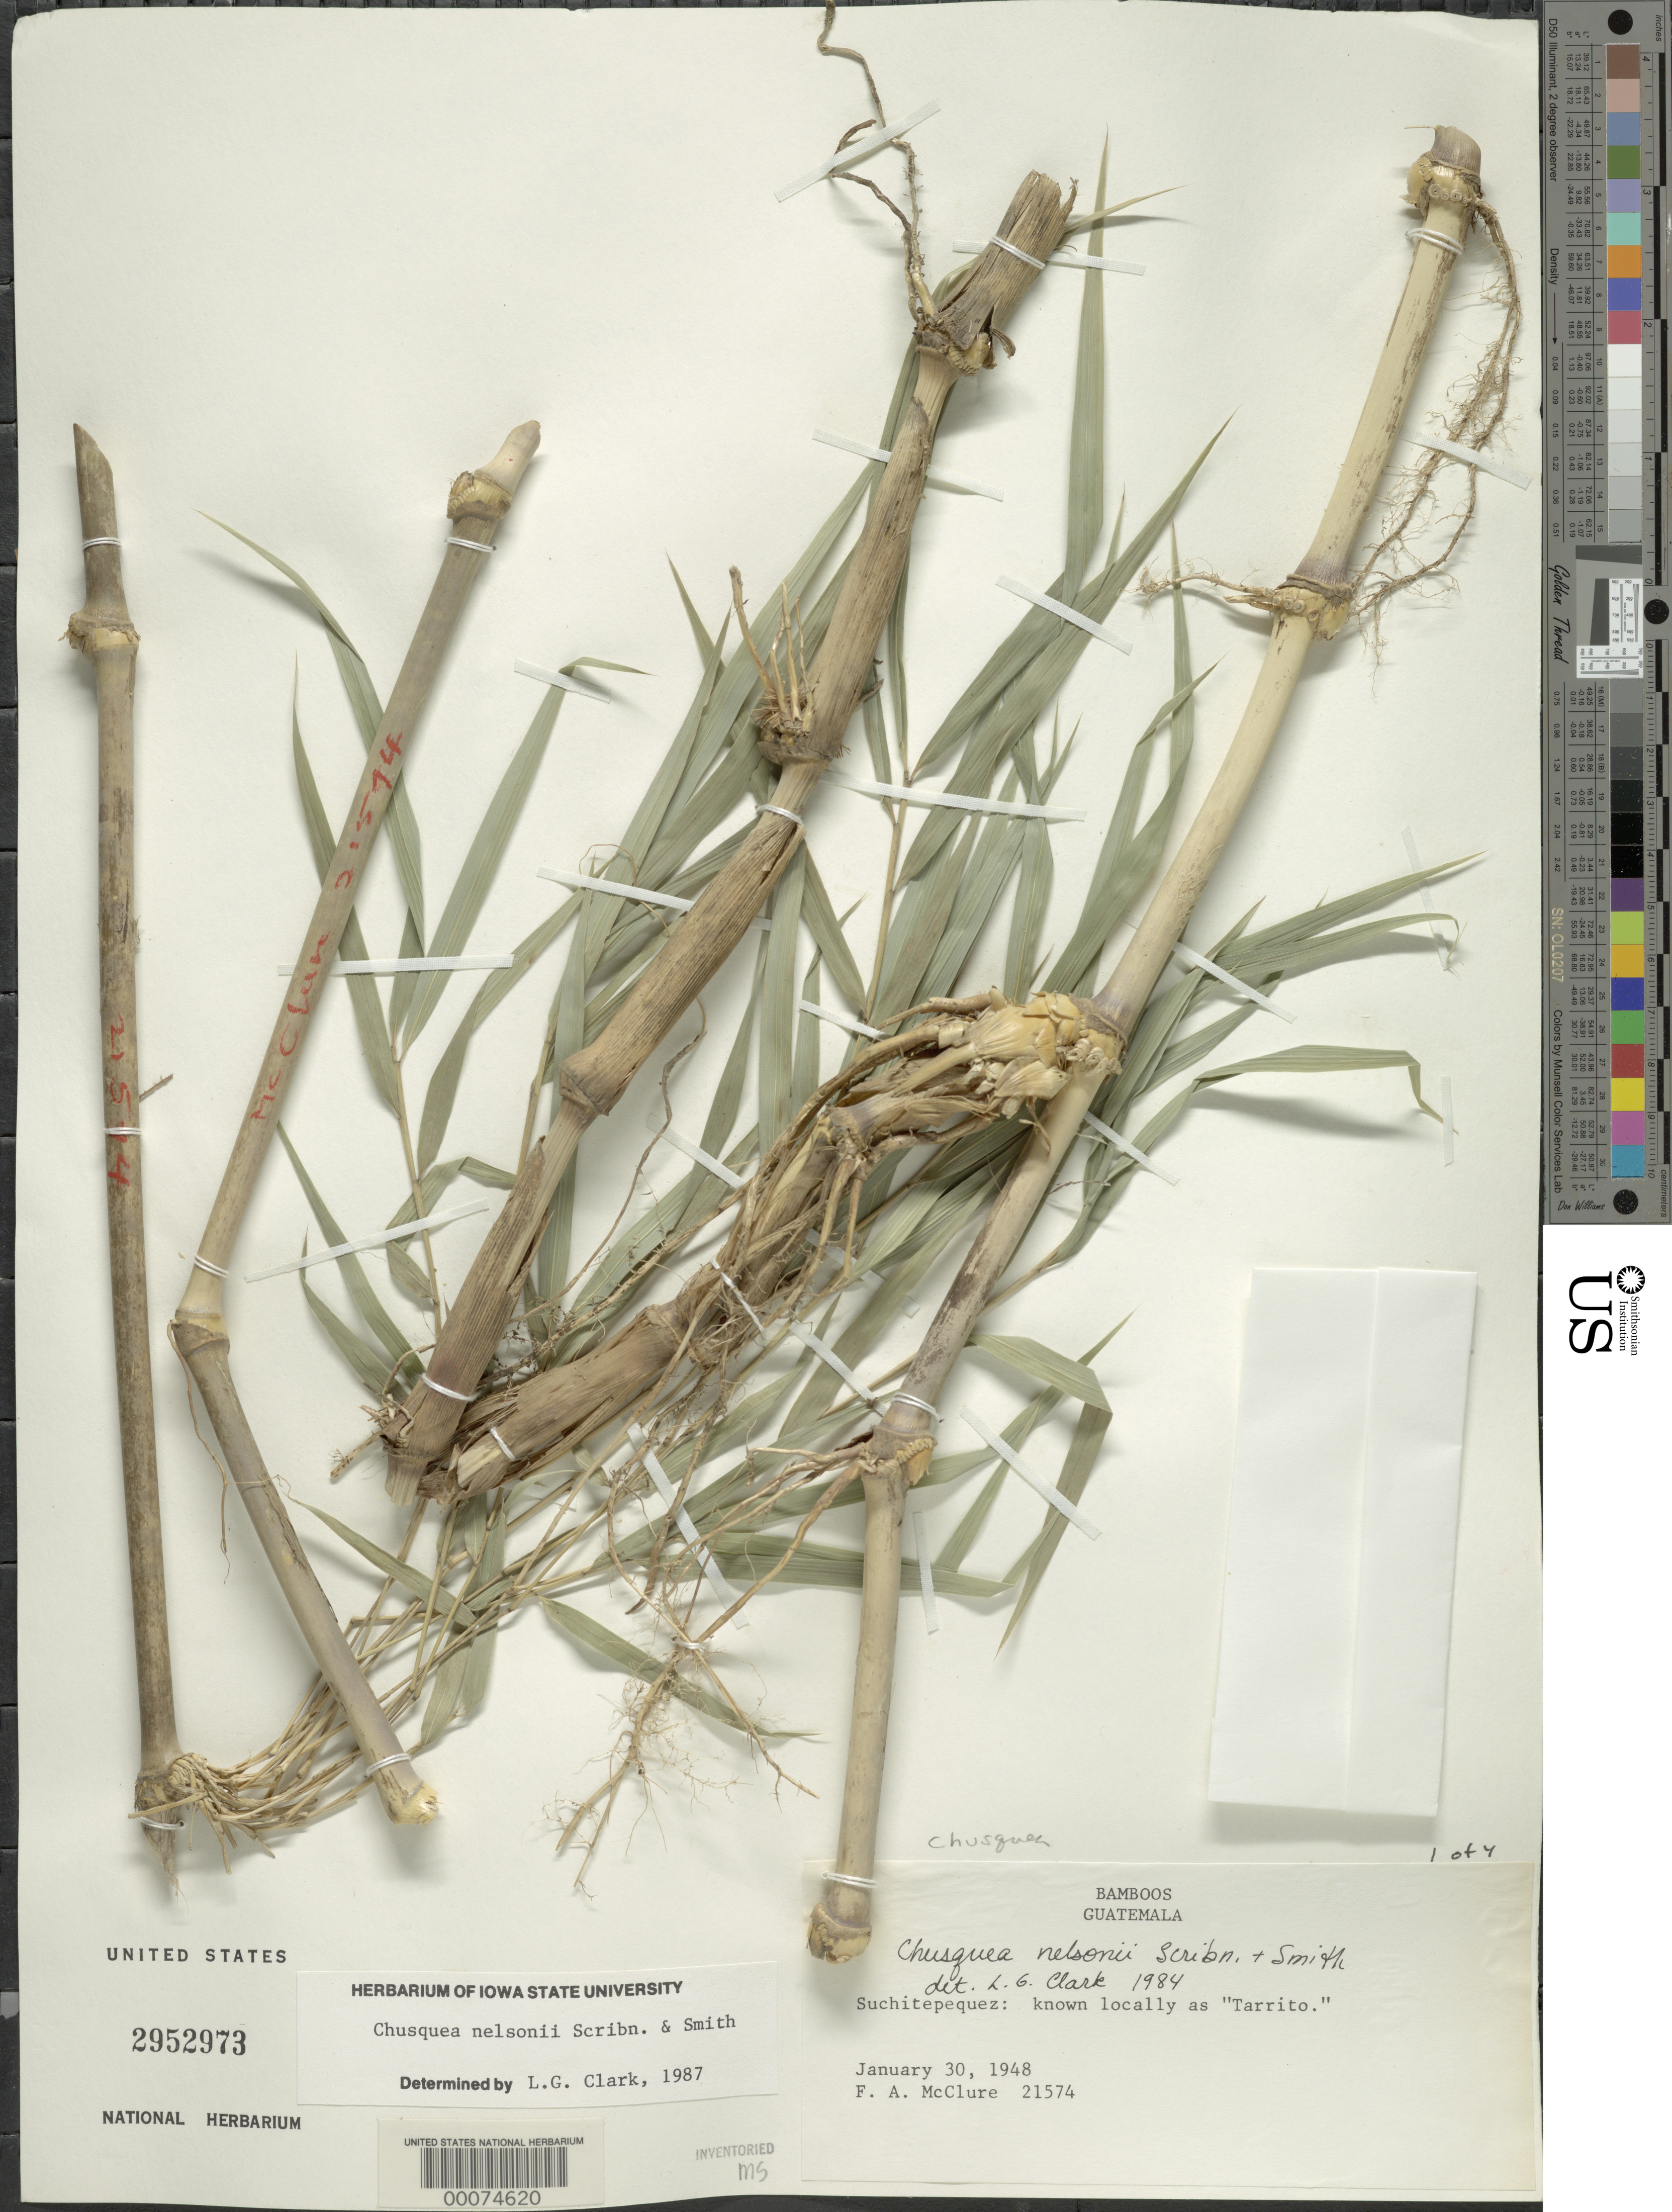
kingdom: Plantae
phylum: Tracheophyta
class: Liliopsida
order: Poales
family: Poaceae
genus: Chusquea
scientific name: Chusquea nelsonii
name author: Scribn. & J.G. Sm.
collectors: F. A. McClure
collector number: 21574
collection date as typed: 30 Jan 1948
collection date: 1948-01-30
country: Guatemala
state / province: Suchitepéquez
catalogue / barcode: US 2952973